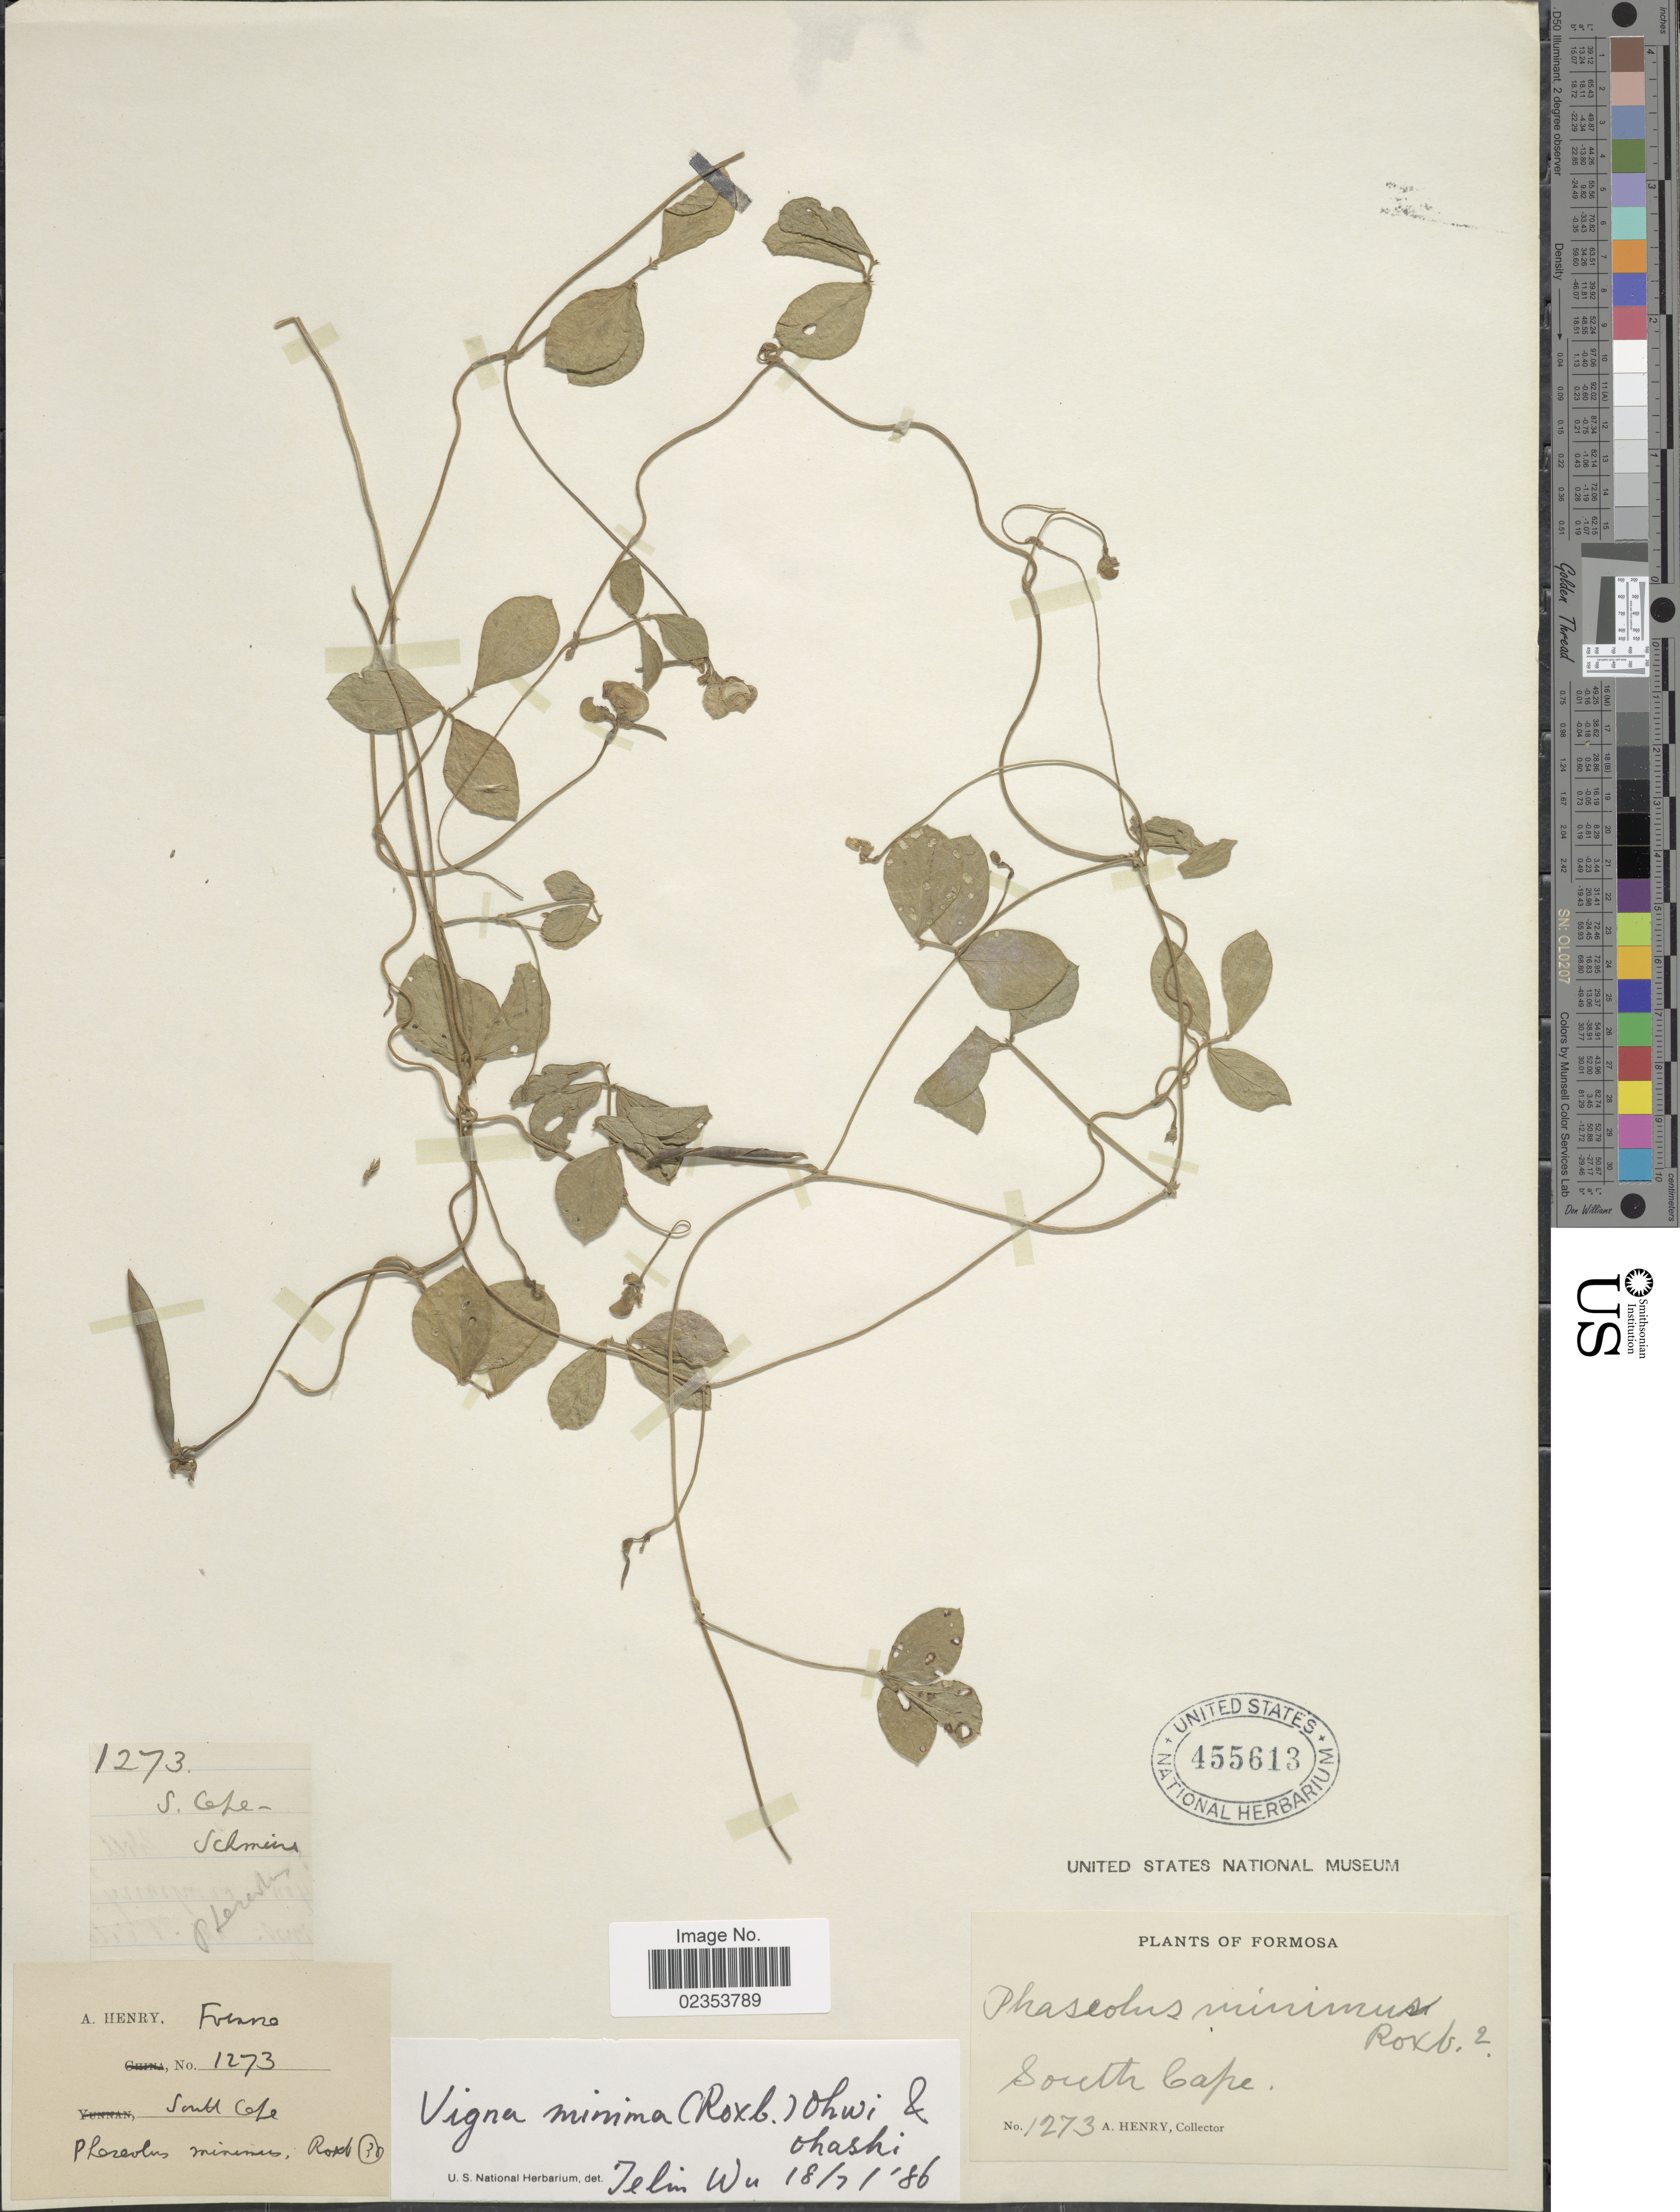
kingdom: Plantae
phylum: Tracheophyta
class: Magnoliopsida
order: Fabales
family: Fabaceae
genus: Vigna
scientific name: Vigna minima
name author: (Roxb.) Ohwi & H. Ohashi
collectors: A. Henry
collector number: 1273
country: Taiwan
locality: South Cape.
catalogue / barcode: US 455613